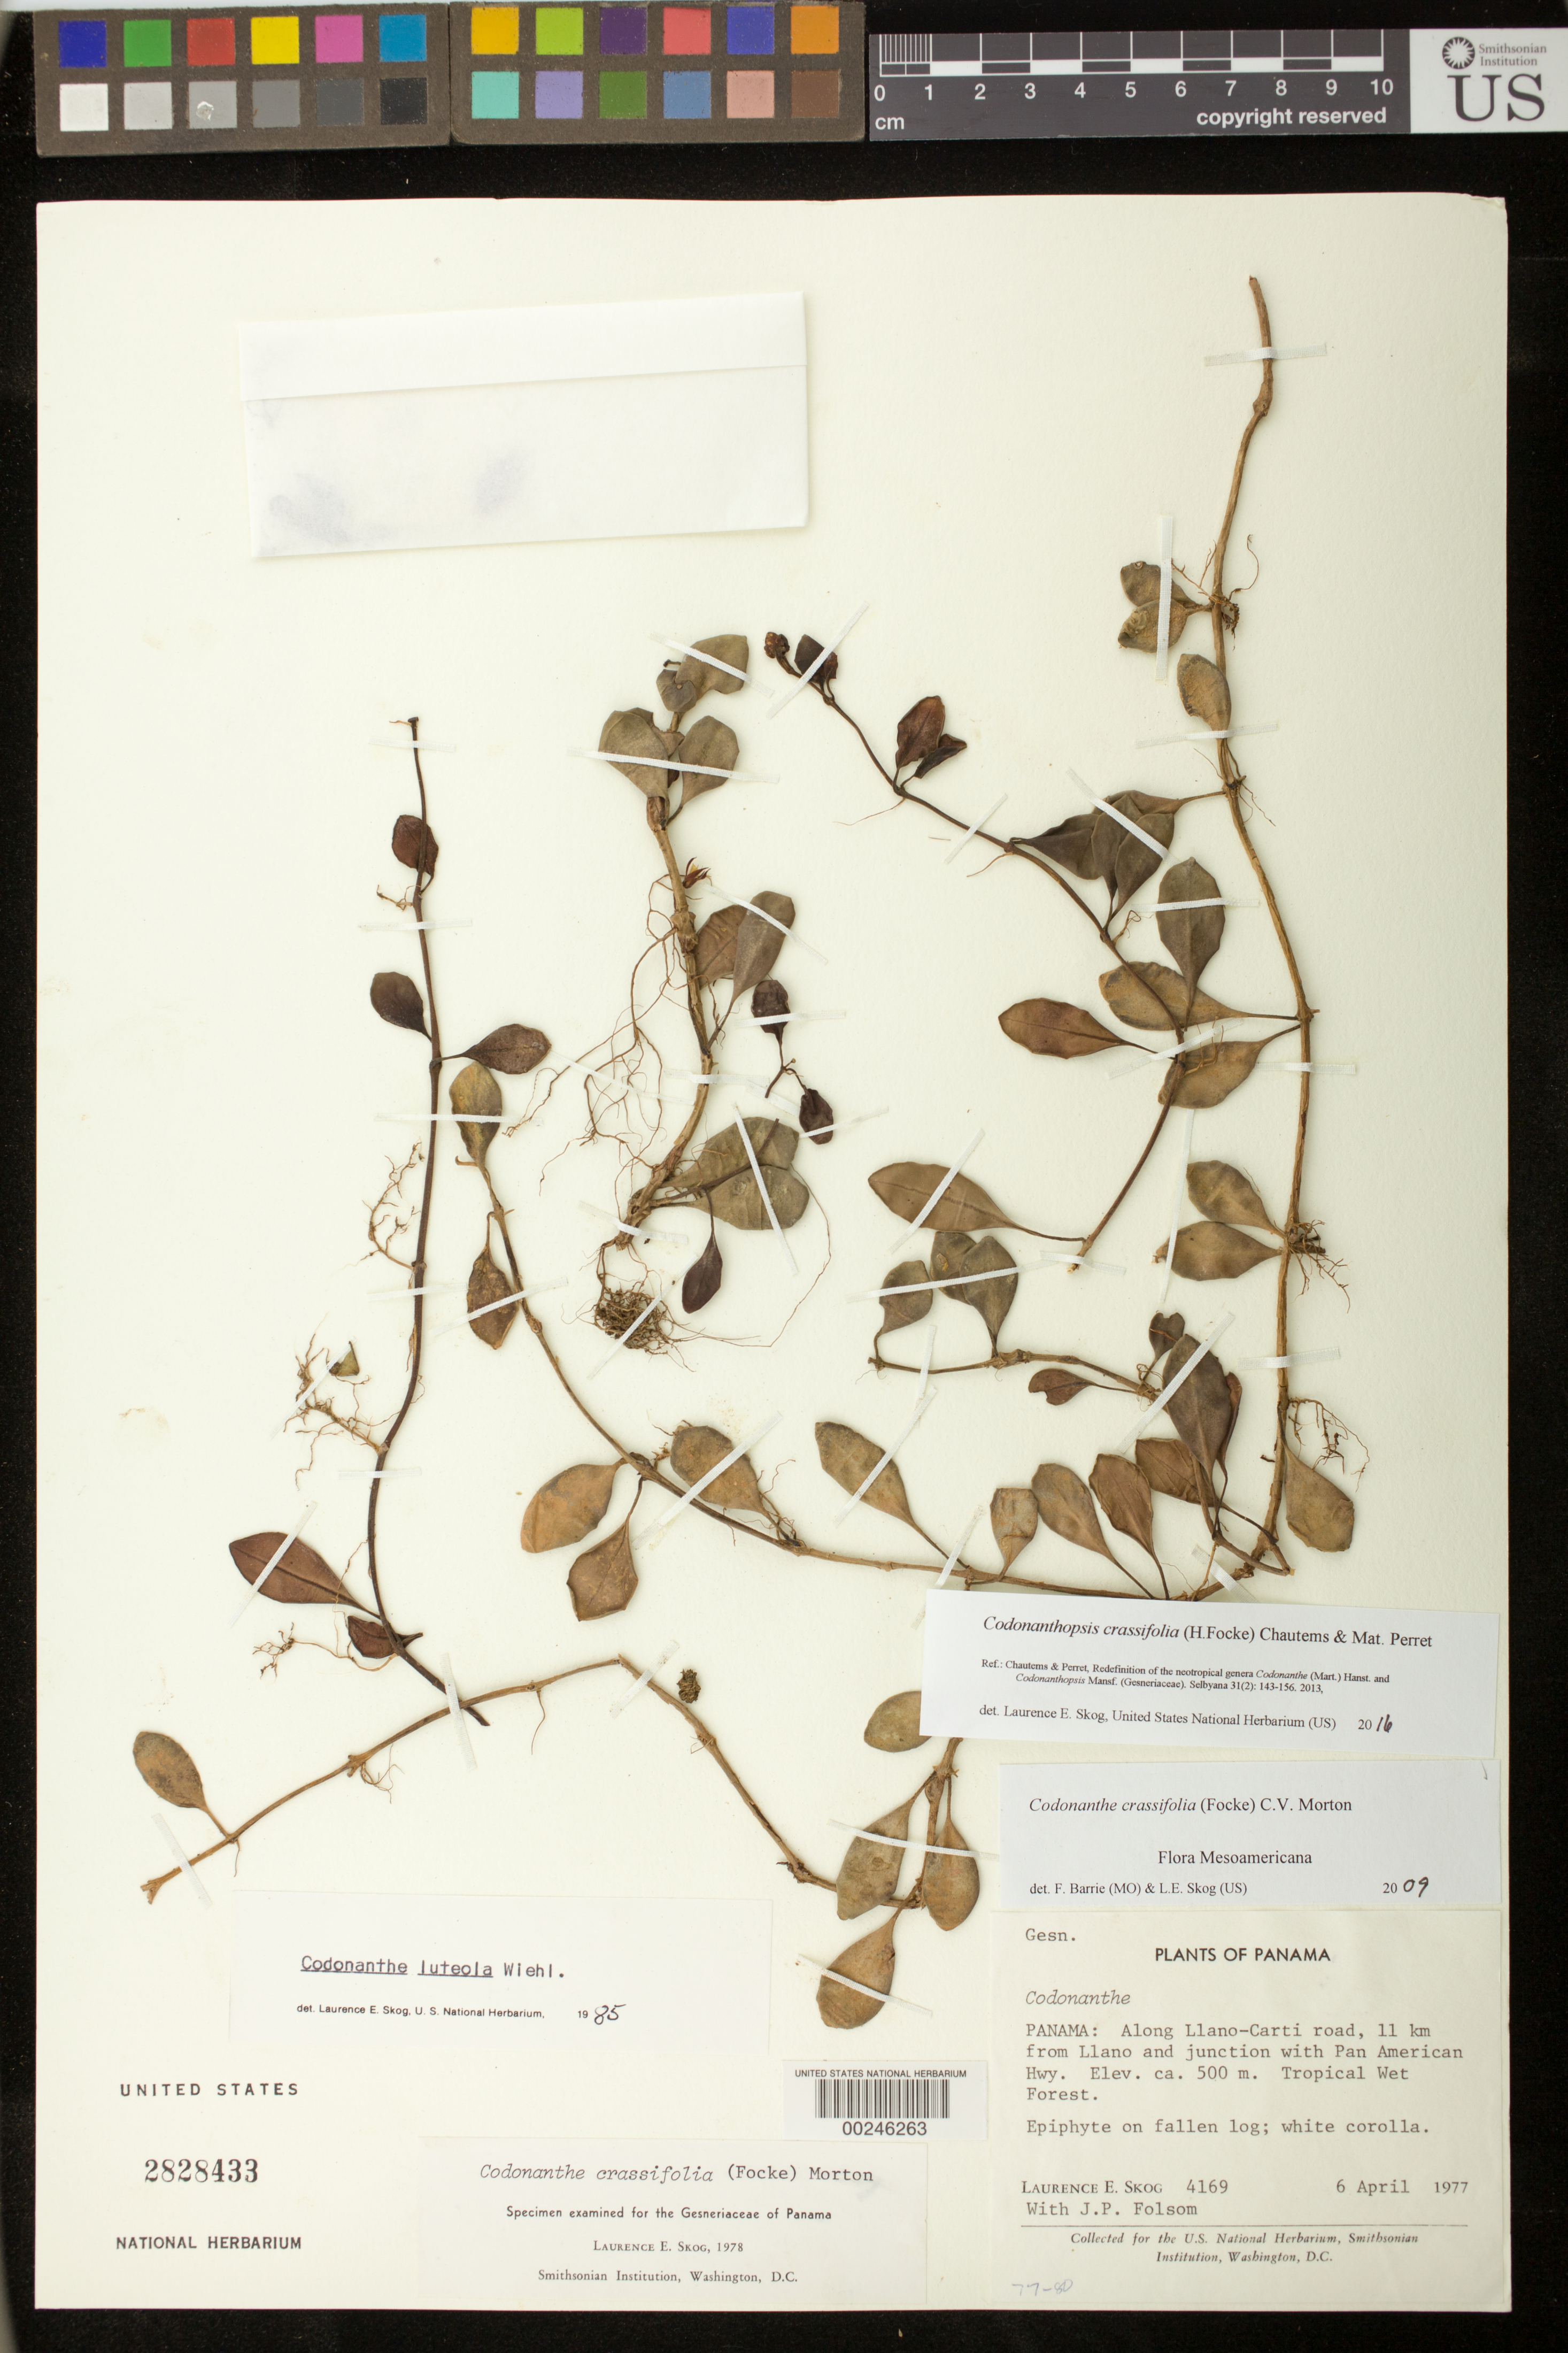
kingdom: Plantae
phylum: Tracheophyta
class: Magnoliopsida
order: Lamiales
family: Gesneriaceae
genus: Codonanthopsis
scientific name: Codonanthopsis crassifolia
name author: (H. Focke) Chautems & Mat.Perret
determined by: Skog, Laurence E.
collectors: L. E. Skog & J. P. Folsom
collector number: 4169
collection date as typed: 06 Apr 1977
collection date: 1977-04-06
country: Panama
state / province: Panamá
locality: Along Llano-Carti road, 11 km from Llano and junction with Pan American hwy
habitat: Tropical wet forest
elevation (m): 500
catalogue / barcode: US 2828433